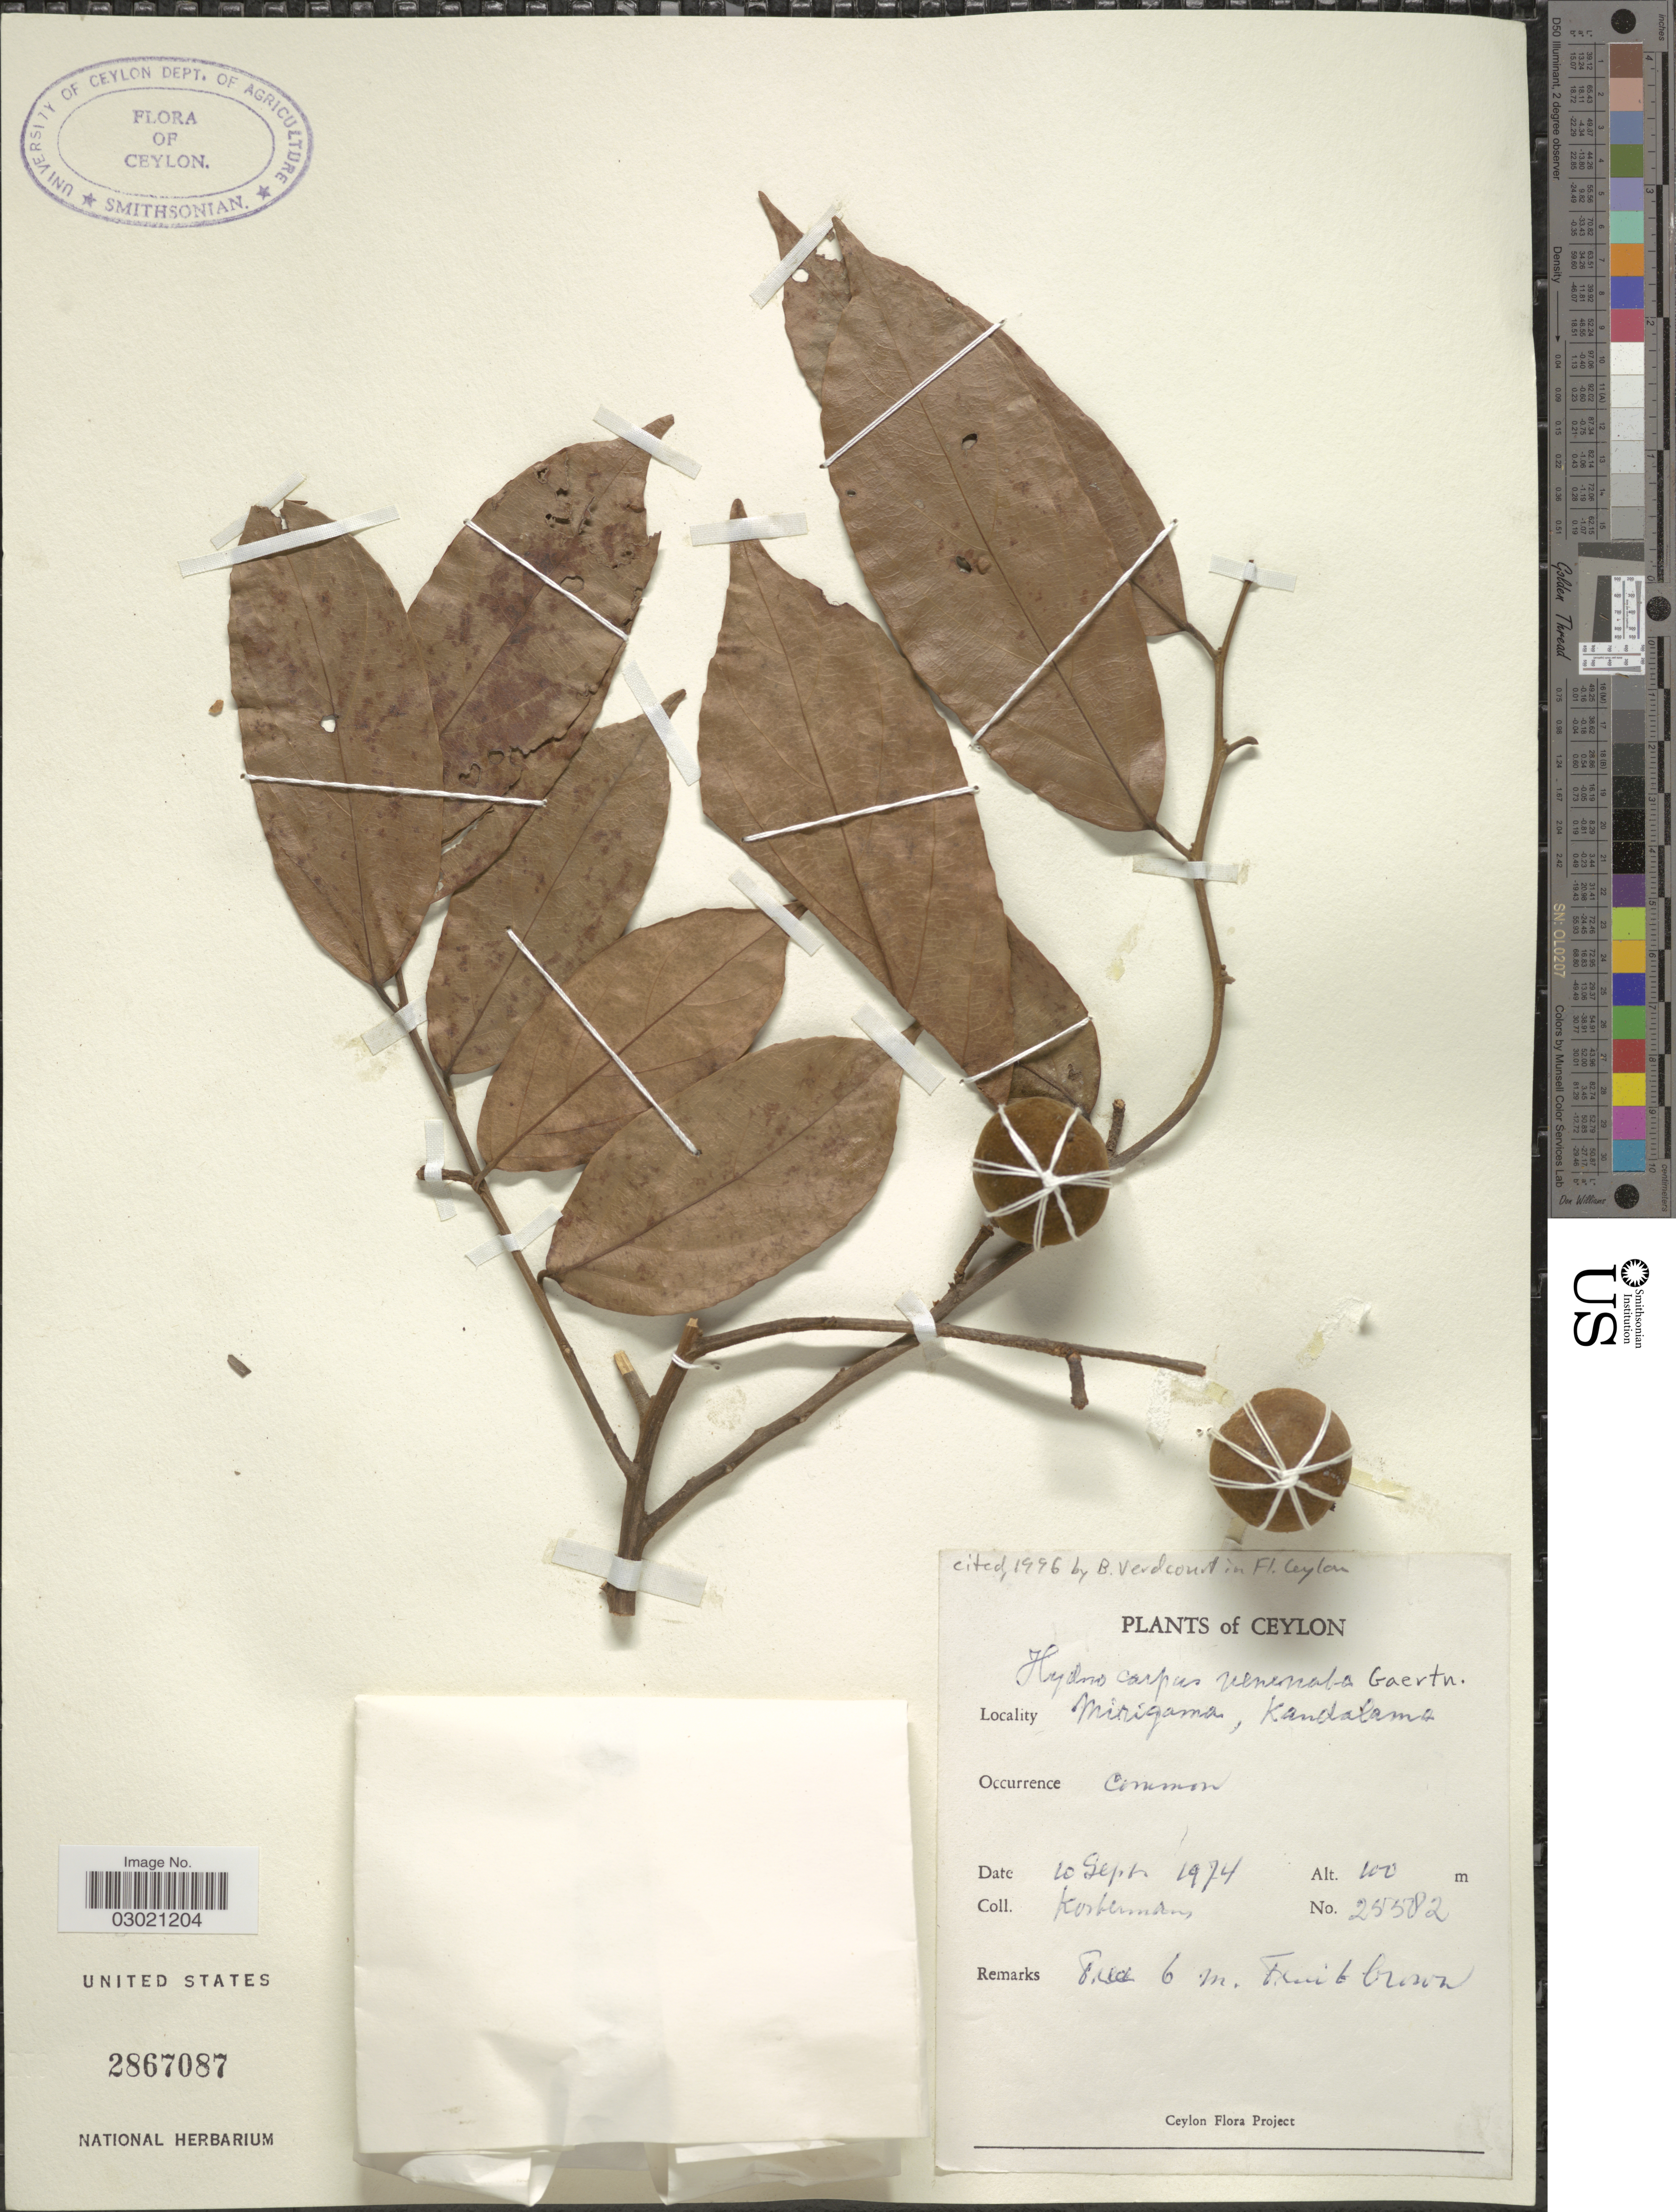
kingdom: Plantae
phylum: Tracheophyta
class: Magnoliopsida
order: Malpighiales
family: Achariaceae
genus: Hydnocarpus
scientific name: Hydnocarpus venenatus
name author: Gaertn.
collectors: Kostermans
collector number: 25582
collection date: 1974-09-10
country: Sri Lanka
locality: Ceylon, Mirigama, Kandalama.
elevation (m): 100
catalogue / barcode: US 2867087